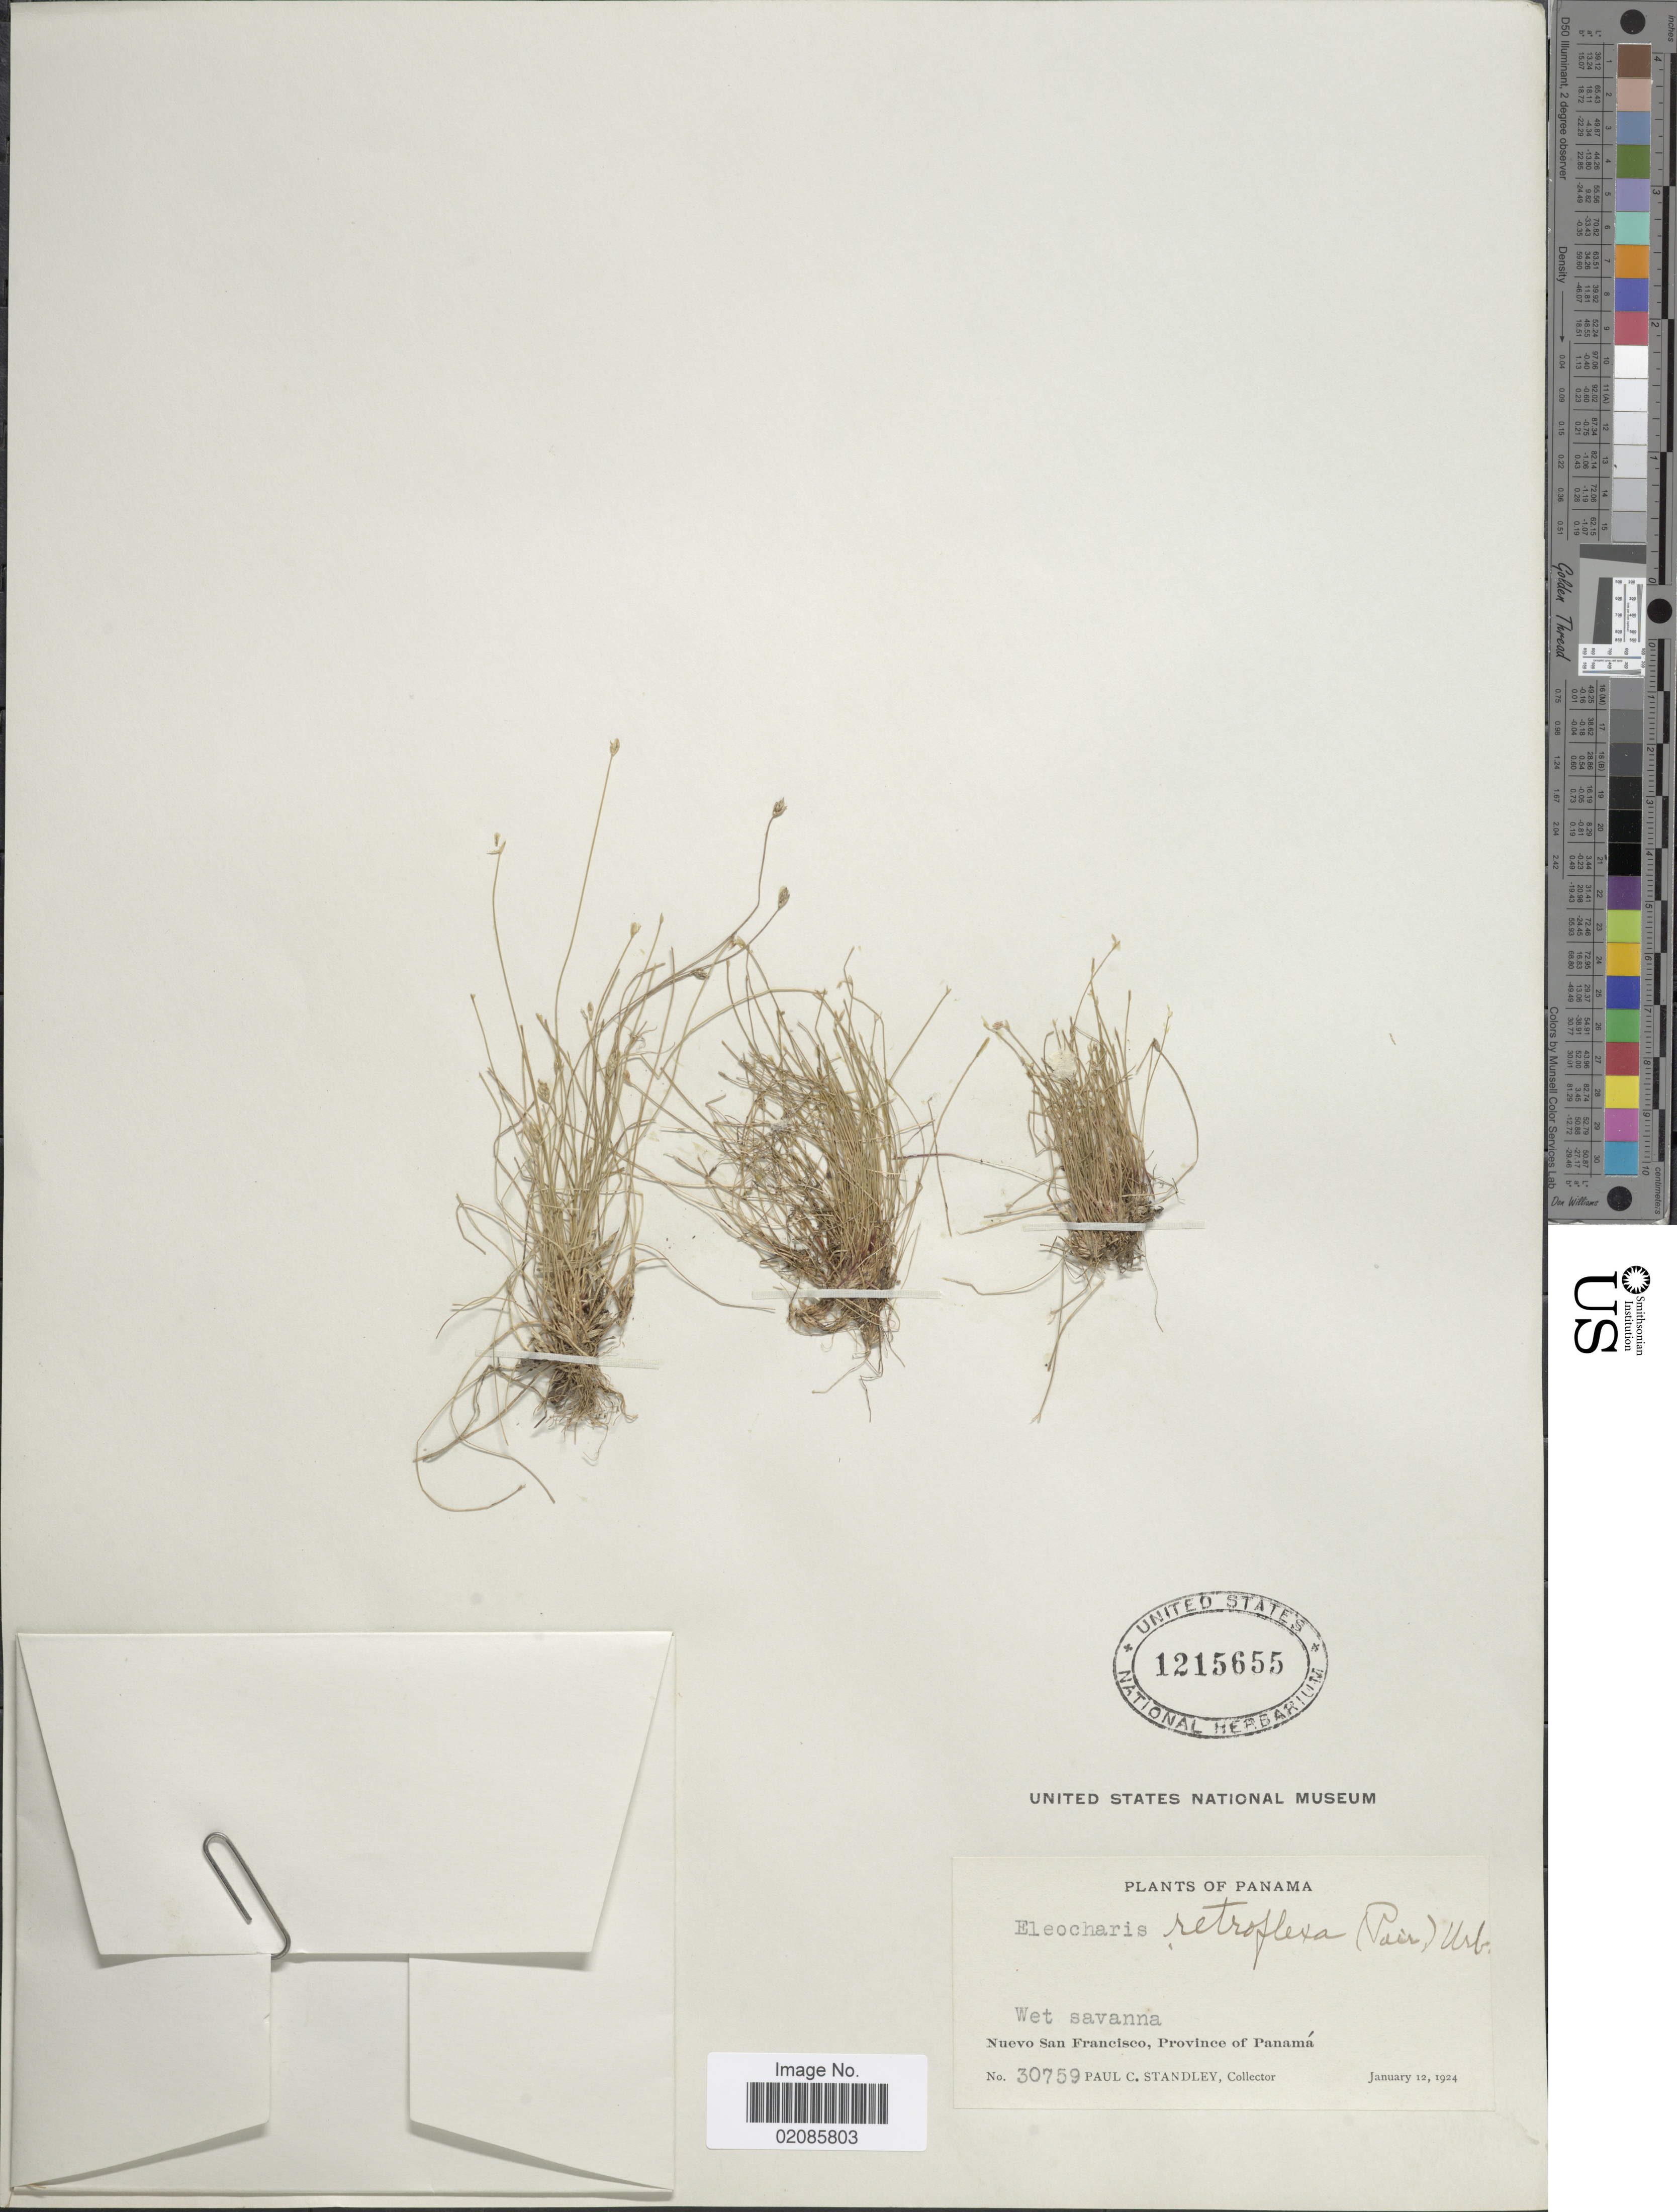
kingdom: Plantae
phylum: Tracheophyta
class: Liliopsida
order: Poales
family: Cyperaceae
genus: Eleocharis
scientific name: Eleocharis retroflexa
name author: (Poir.) Urb.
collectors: P. C. Standley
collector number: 30759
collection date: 1924-01-12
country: Panama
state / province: Panamá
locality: Nuevo San Francisco, Province of Panamá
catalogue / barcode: US 1215655